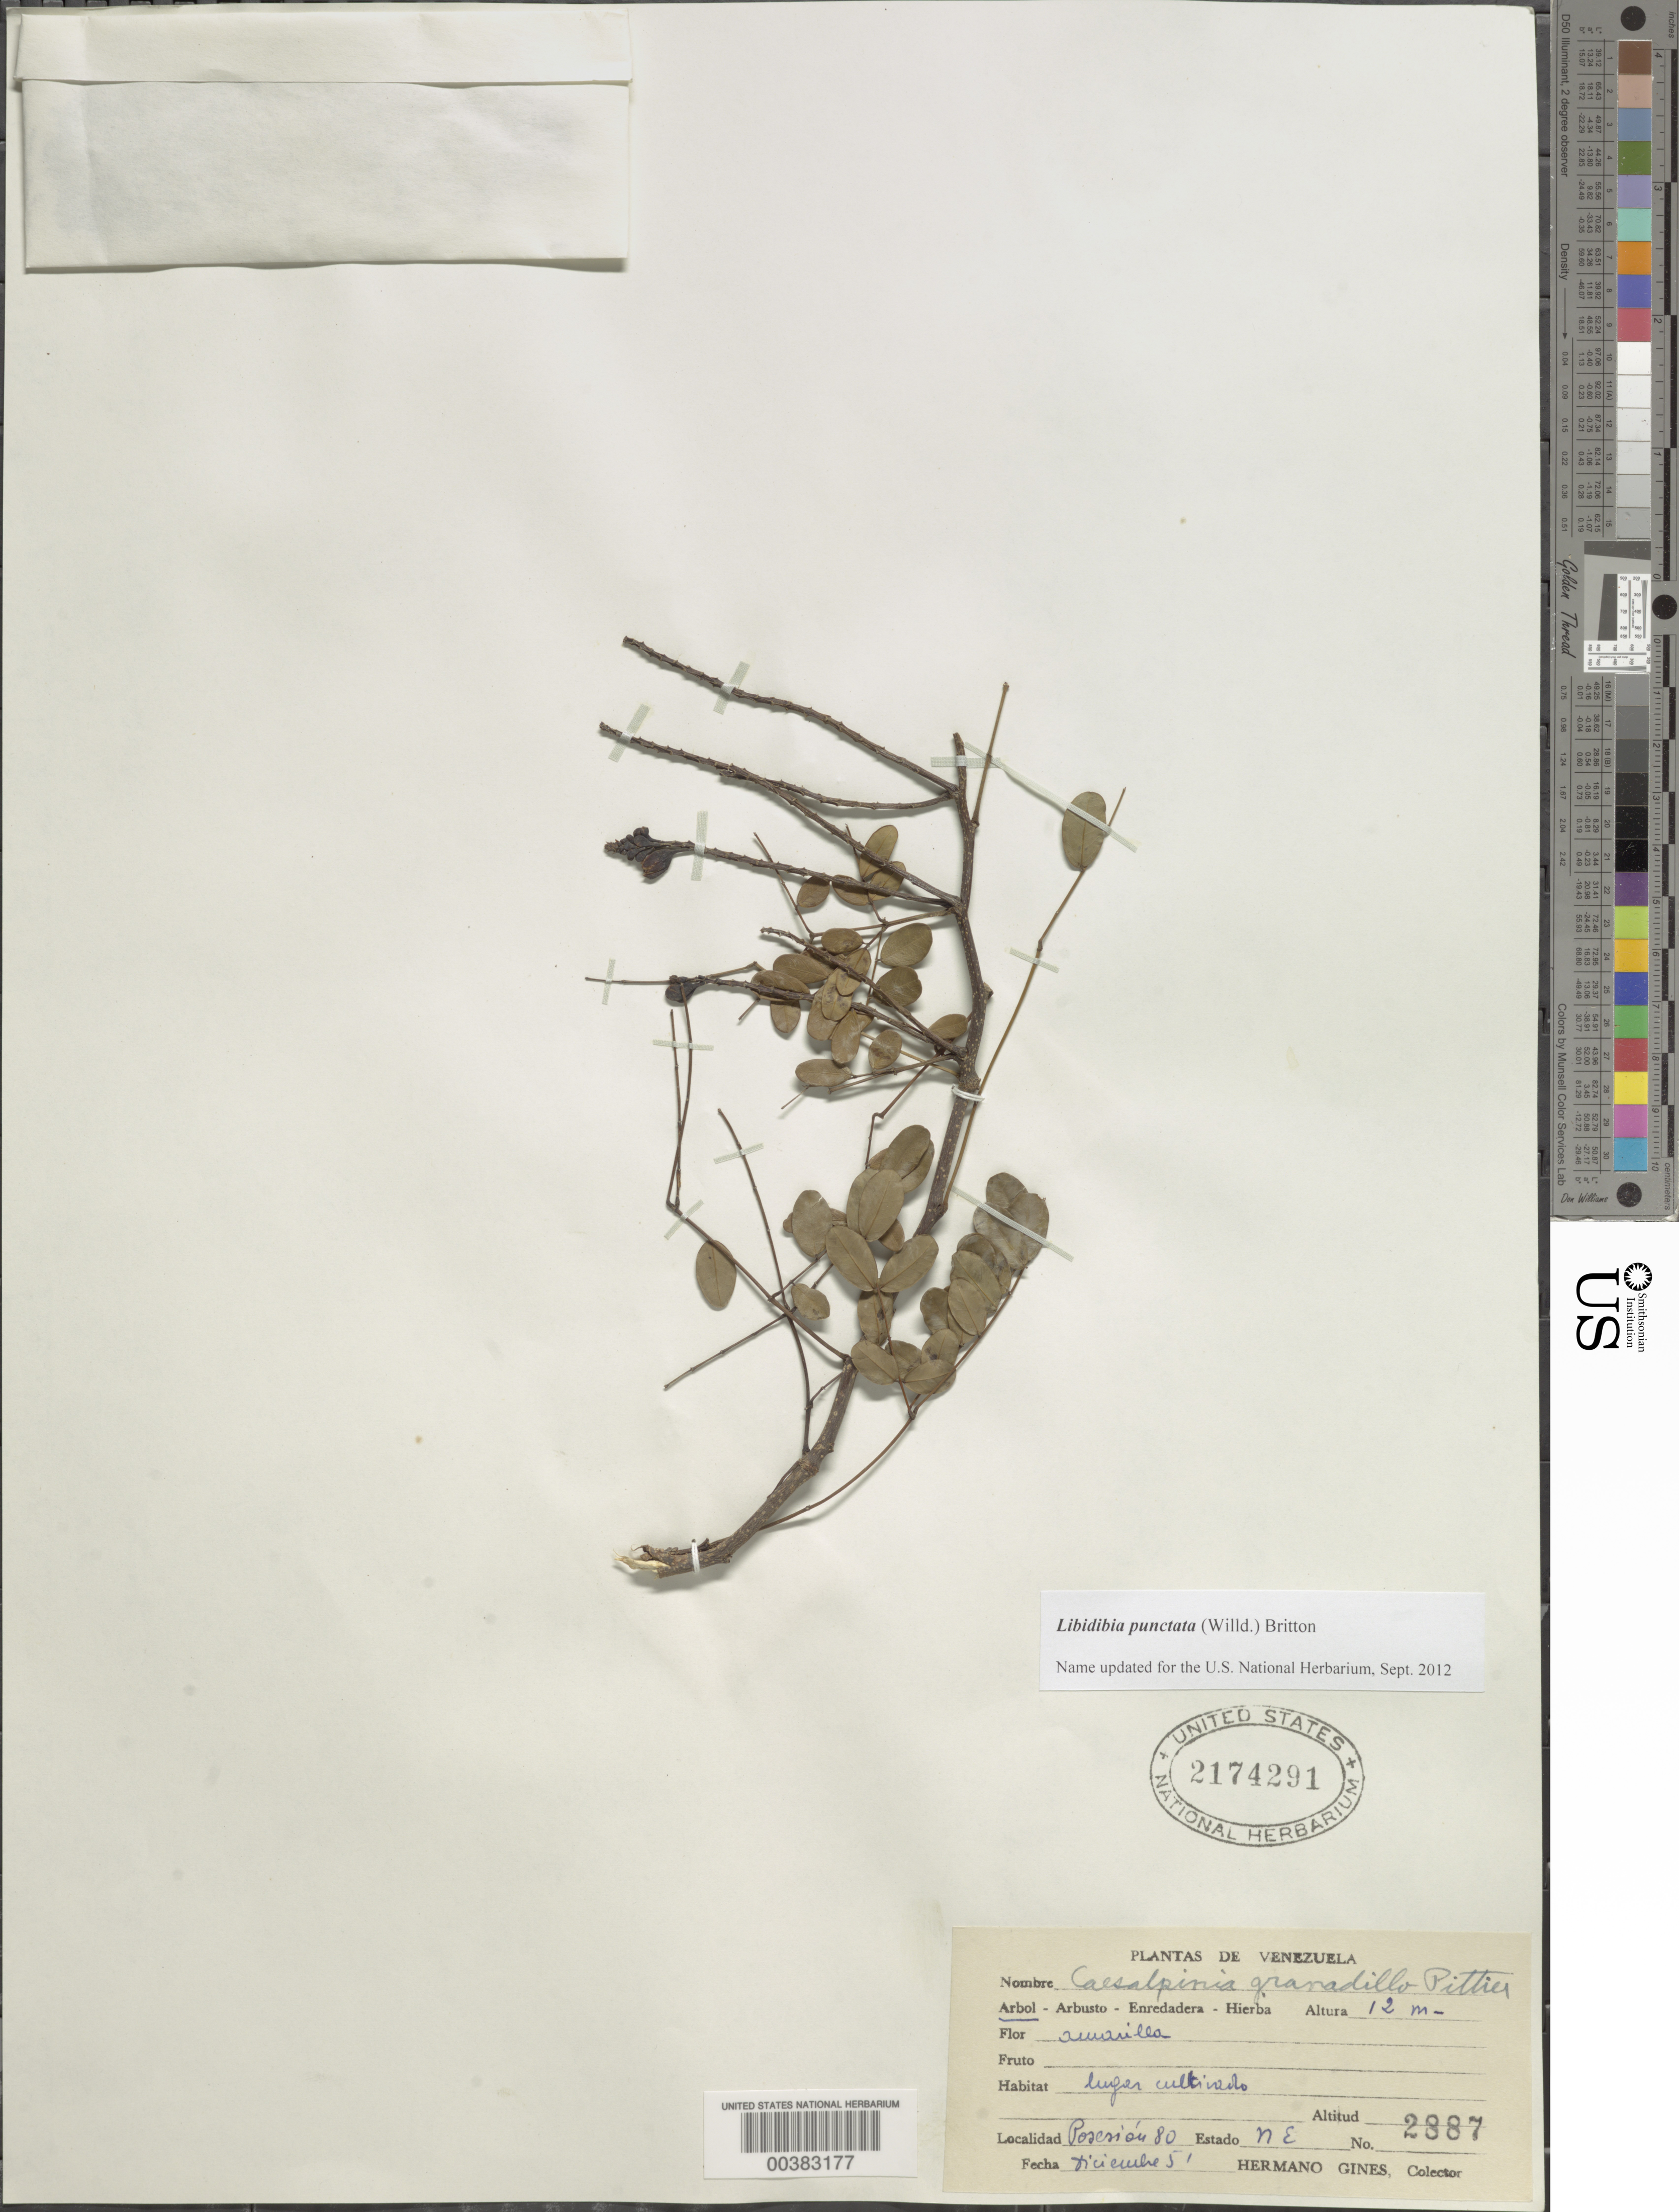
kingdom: Plantae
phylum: Tracheophyta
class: Magnoliopsida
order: Fabales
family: Fabaceae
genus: Libidibia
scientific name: Libidibia punctata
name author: (Willd.) Britton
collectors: Bro. Gines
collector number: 2887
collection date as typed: Dec 1951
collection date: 1951-12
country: Venezuela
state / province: Nueva Esparta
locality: Posesiou 80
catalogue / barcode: US 2174291